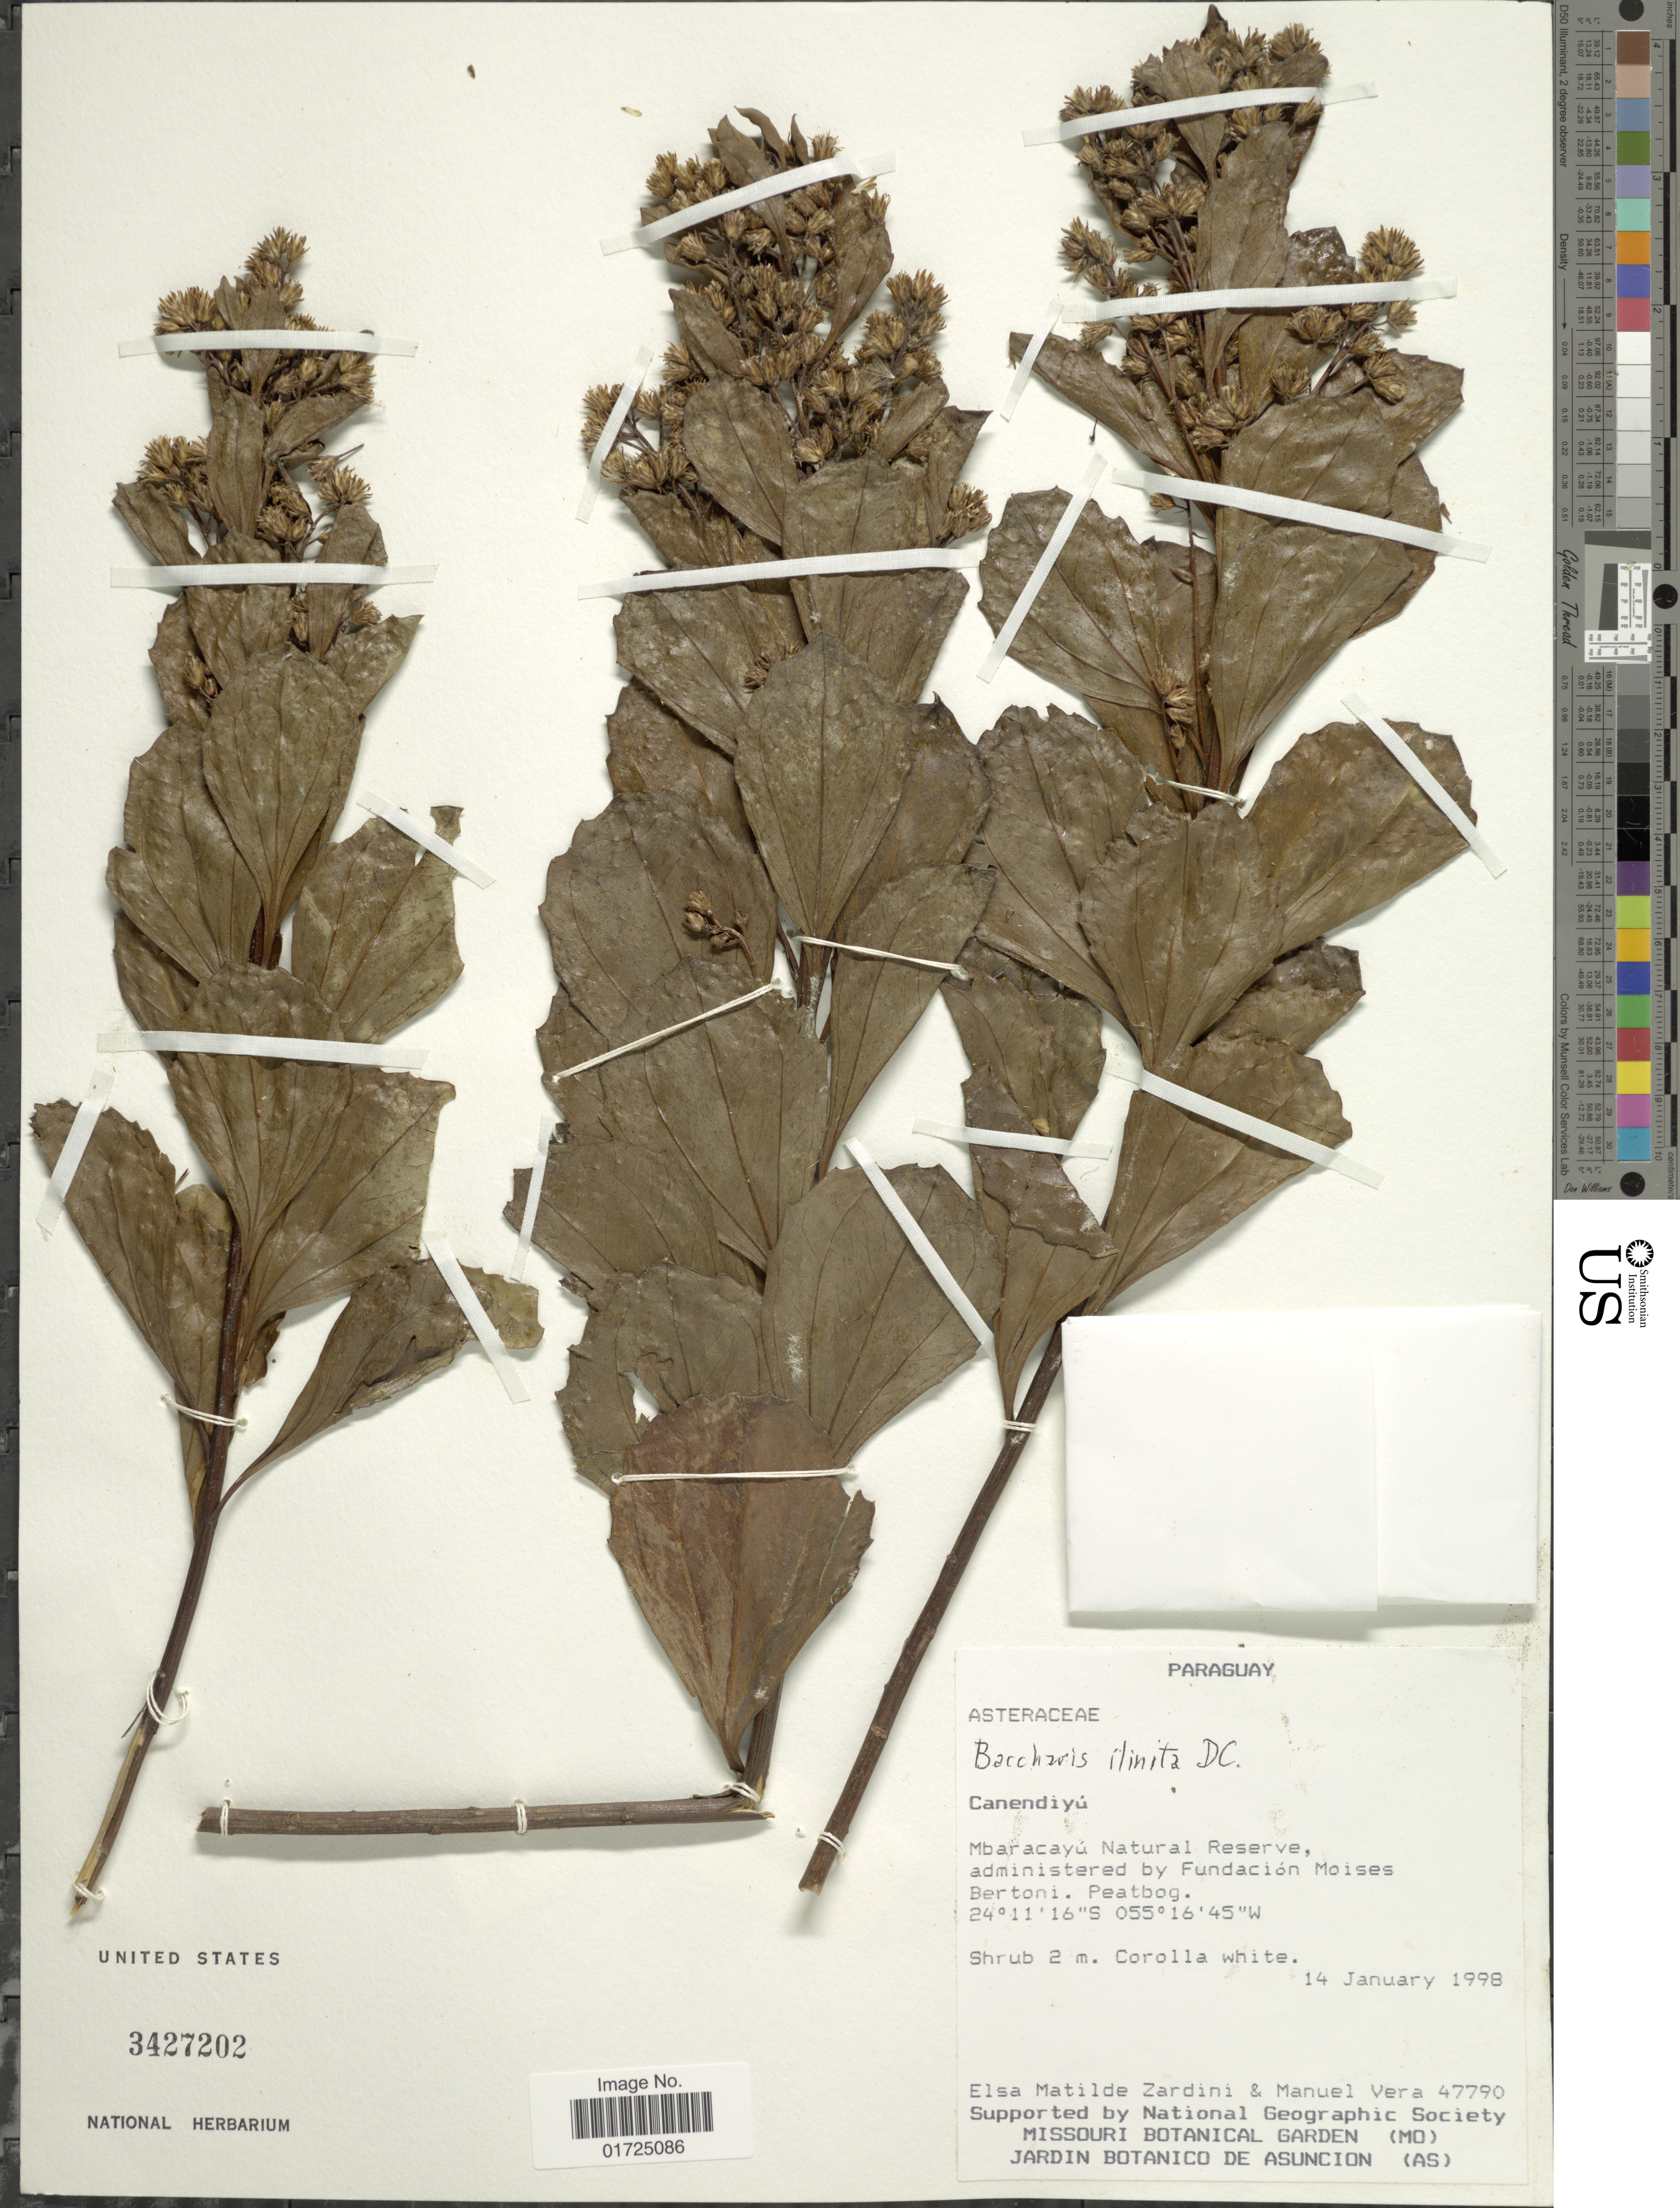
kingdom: Plantae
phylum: Tracheophyta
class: Magnoliopsida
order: Asterales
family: Asteraceae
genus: Baccharis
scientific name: Baccharis illinita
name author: DC.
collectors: E. M. Zardini & M. Vera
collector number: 47790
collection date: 1998-01-14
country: Paraguay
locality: Canendiyú. Mbaracayu Natural Reserve, administrered by Fundación Moises Bertoni. Peatbog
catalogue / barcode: US 3427202